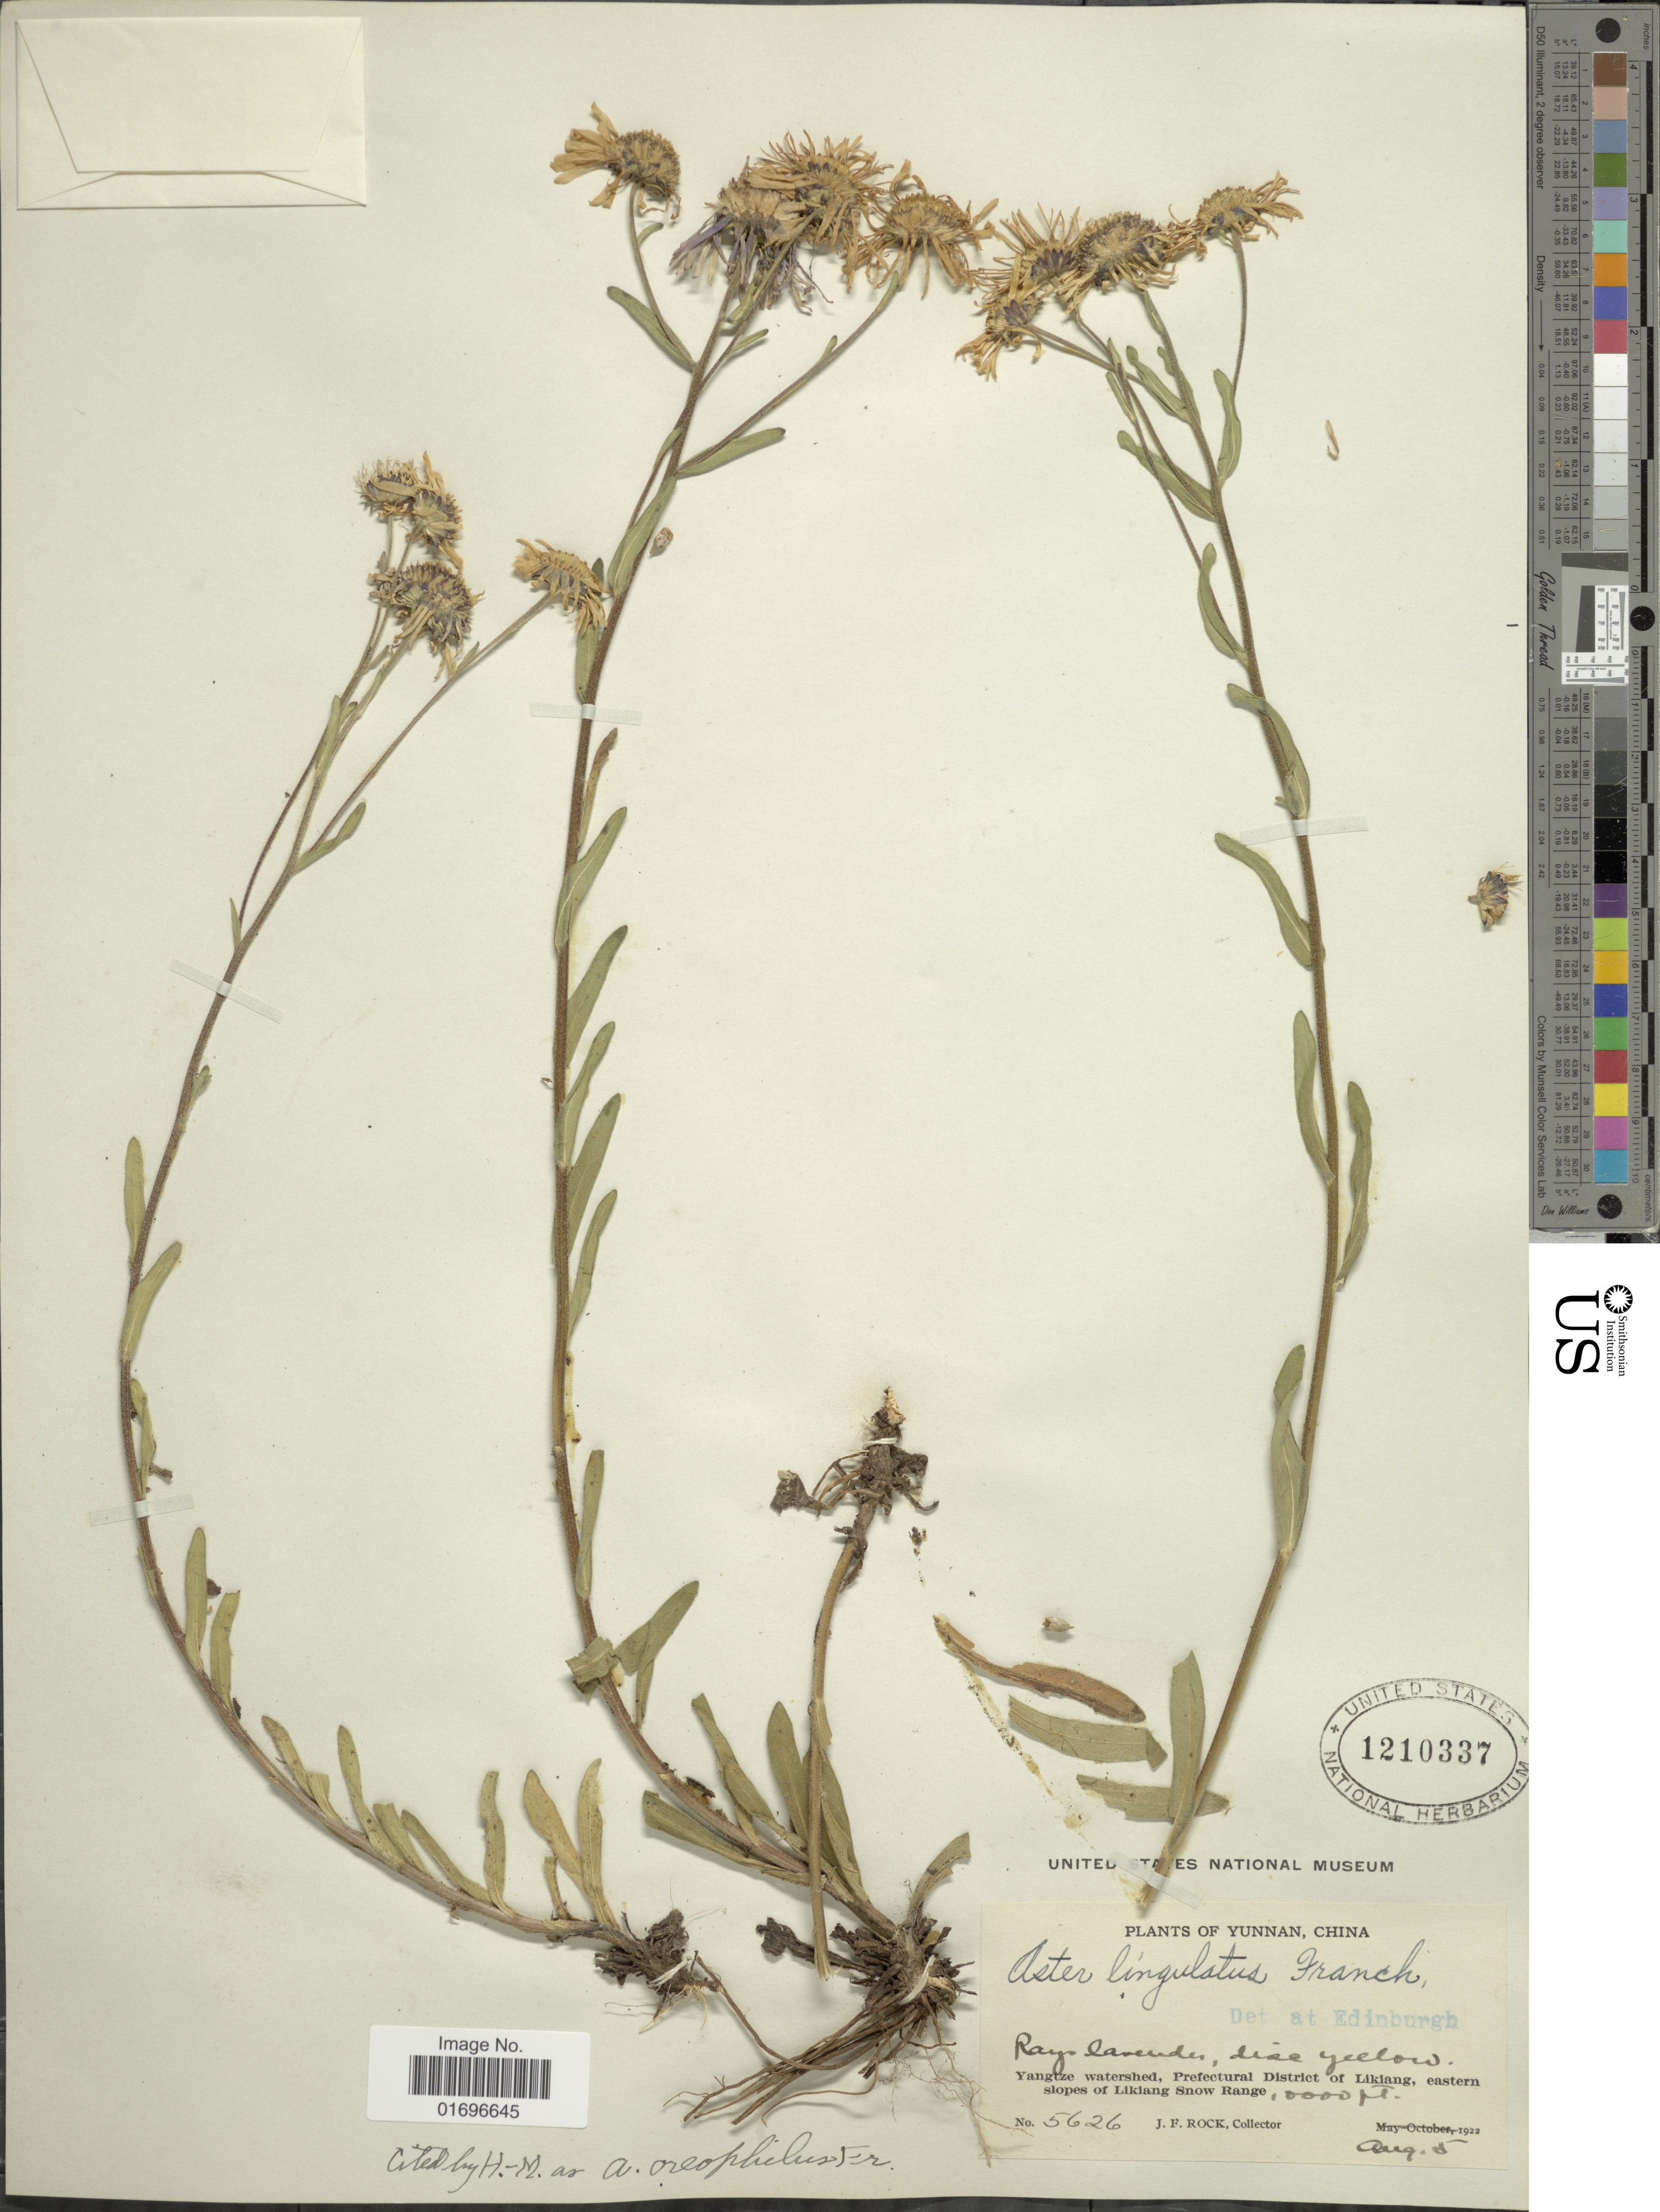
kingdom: Plantae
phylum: Tracheophyta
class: Magnoliopsida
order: Asterales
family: Asteraceae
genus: Aster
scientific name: Aster oreophilus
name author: Franch.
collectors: J. Rock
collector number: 5626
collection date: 1922-08-05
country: China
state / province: Yunnan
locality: Yunnan, China. Yangtze watershed, Prefectural District of Likiang, eastern slopes of Likiang Snow Range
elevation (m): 3048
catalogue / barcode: US 1210337